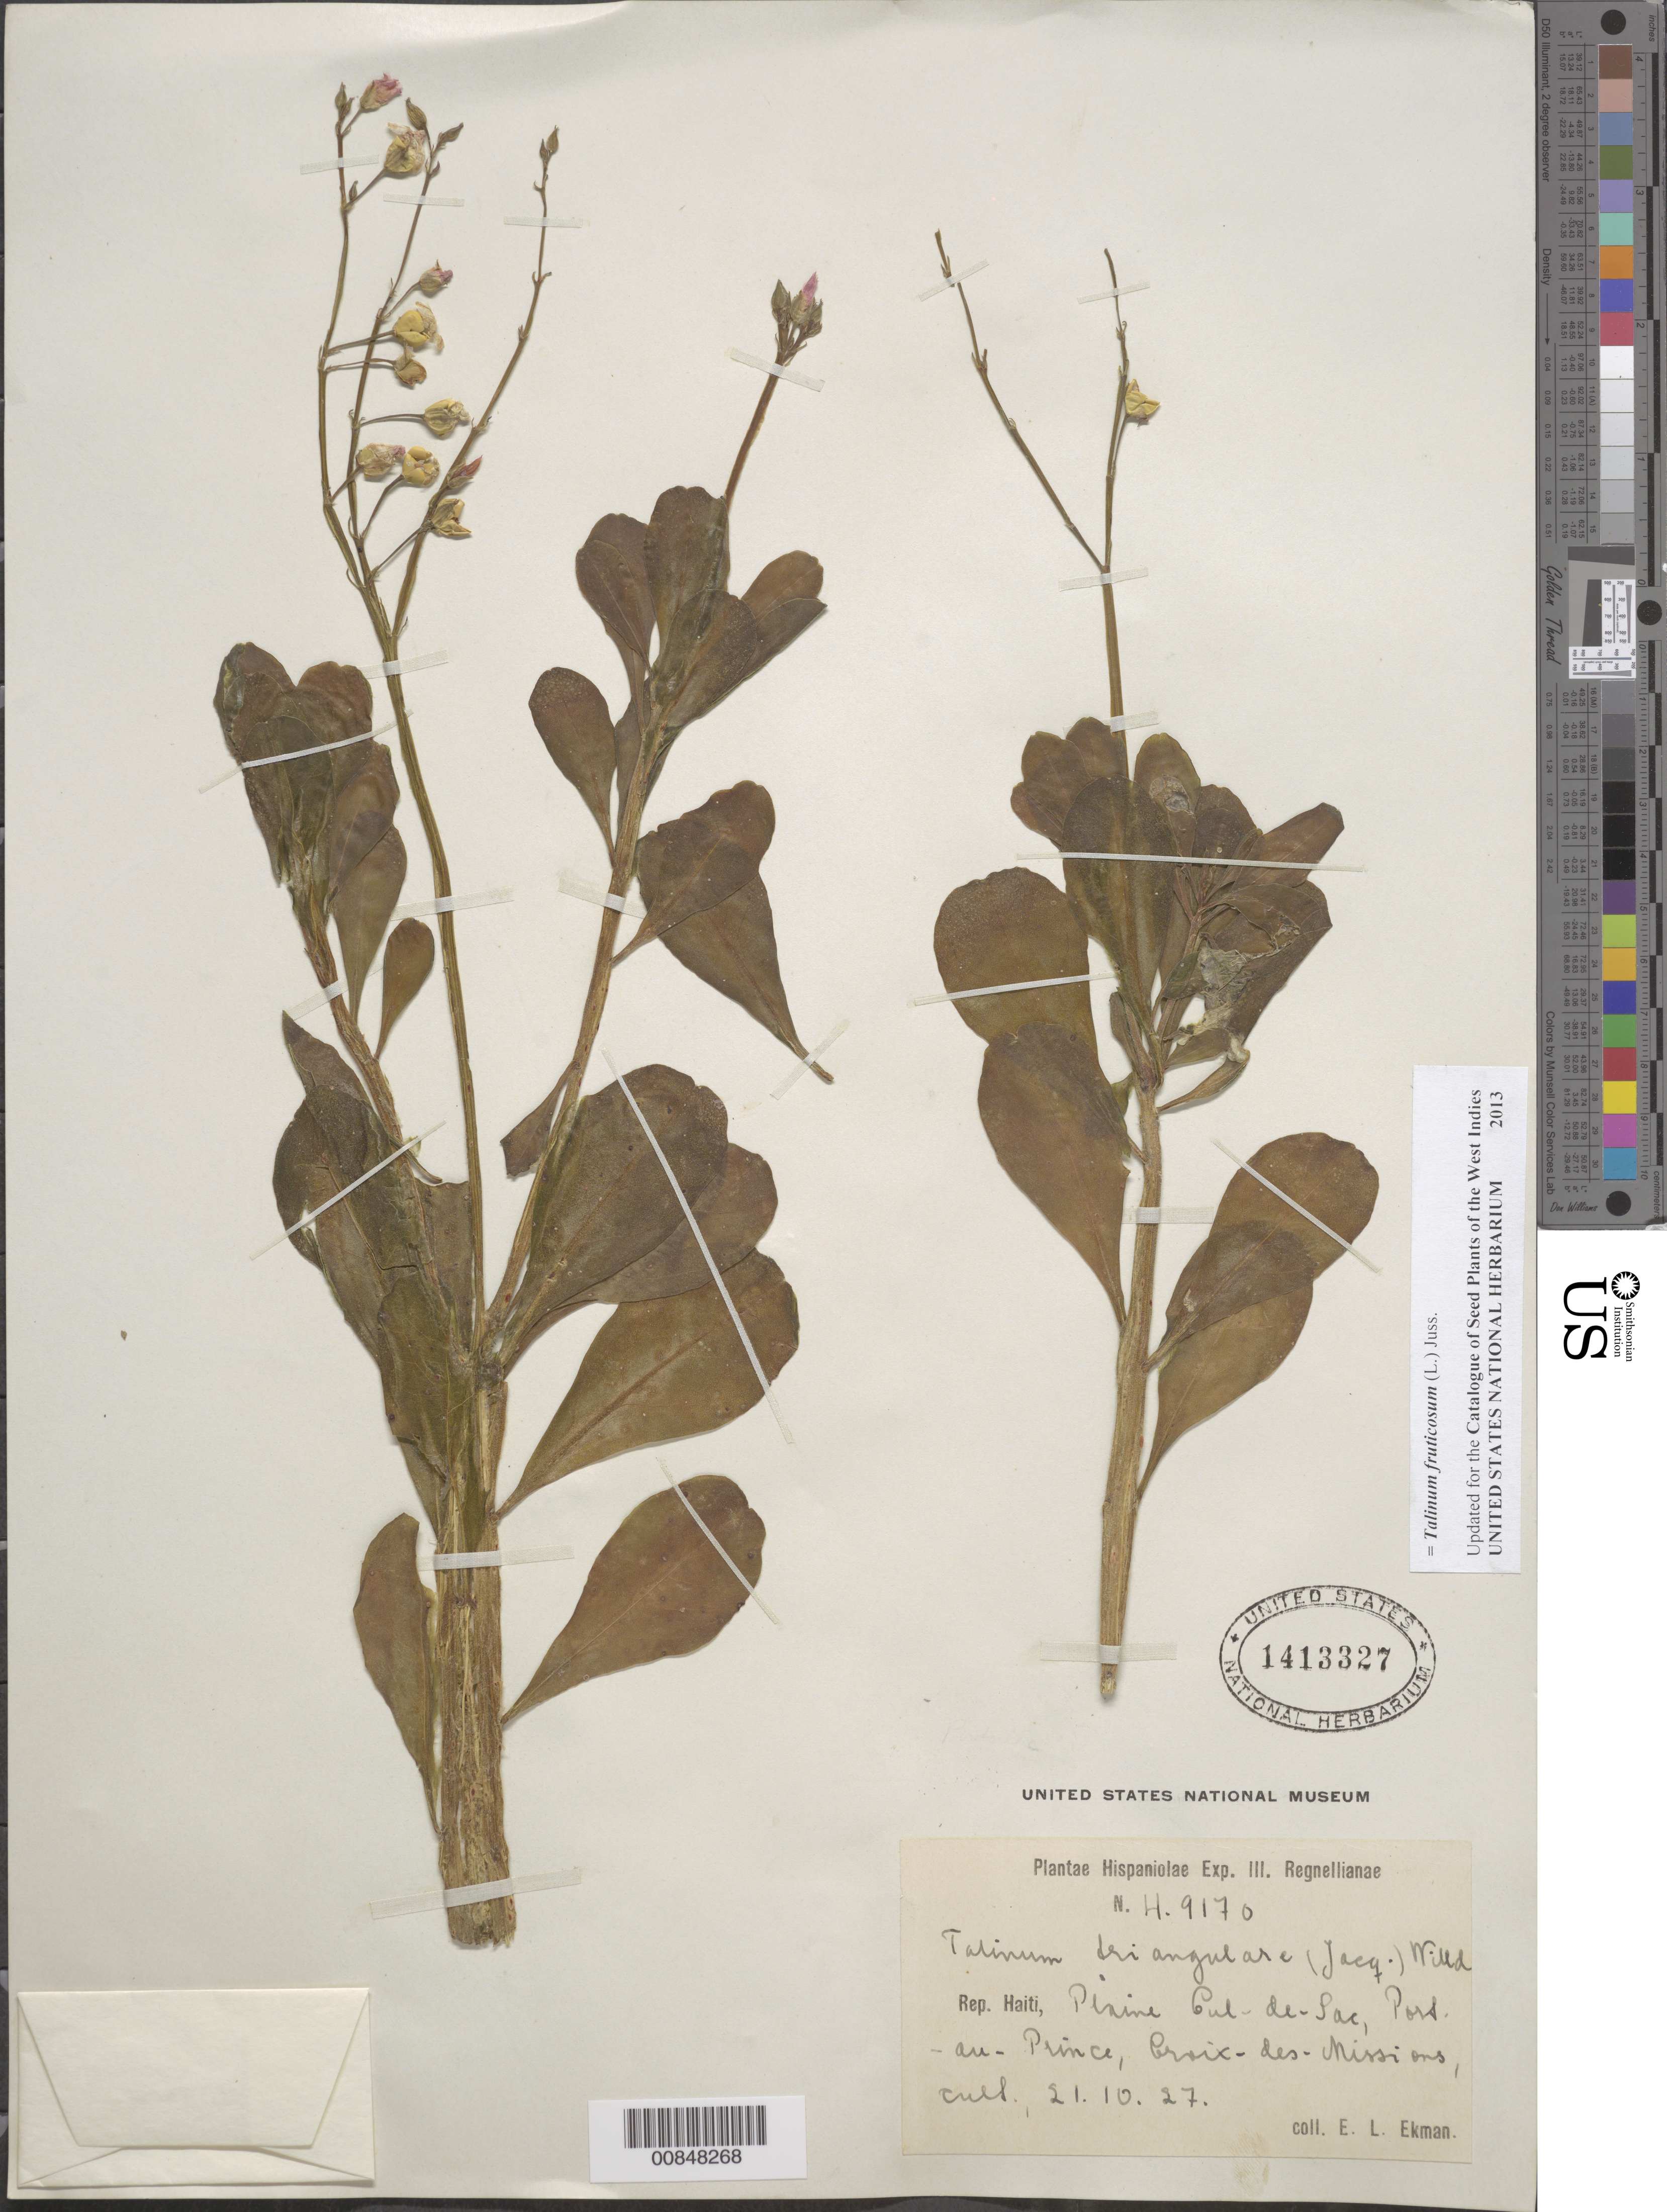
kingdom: Plantae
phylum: Tracheophyta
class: Magnoliopsida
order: Caryophyllales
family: Talinaceae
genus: Talinum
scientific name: Talinum fruticosum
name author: (L.) Juss.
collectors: E. L. Ekman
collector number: H 9170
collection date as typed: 21 Oct 1927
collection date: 1927-10-21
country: Haiti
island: Hispaniola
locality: Plain Cul-de-Sac, Port-au-Prince, Croix-des-Missions.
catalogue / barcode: US 1413327